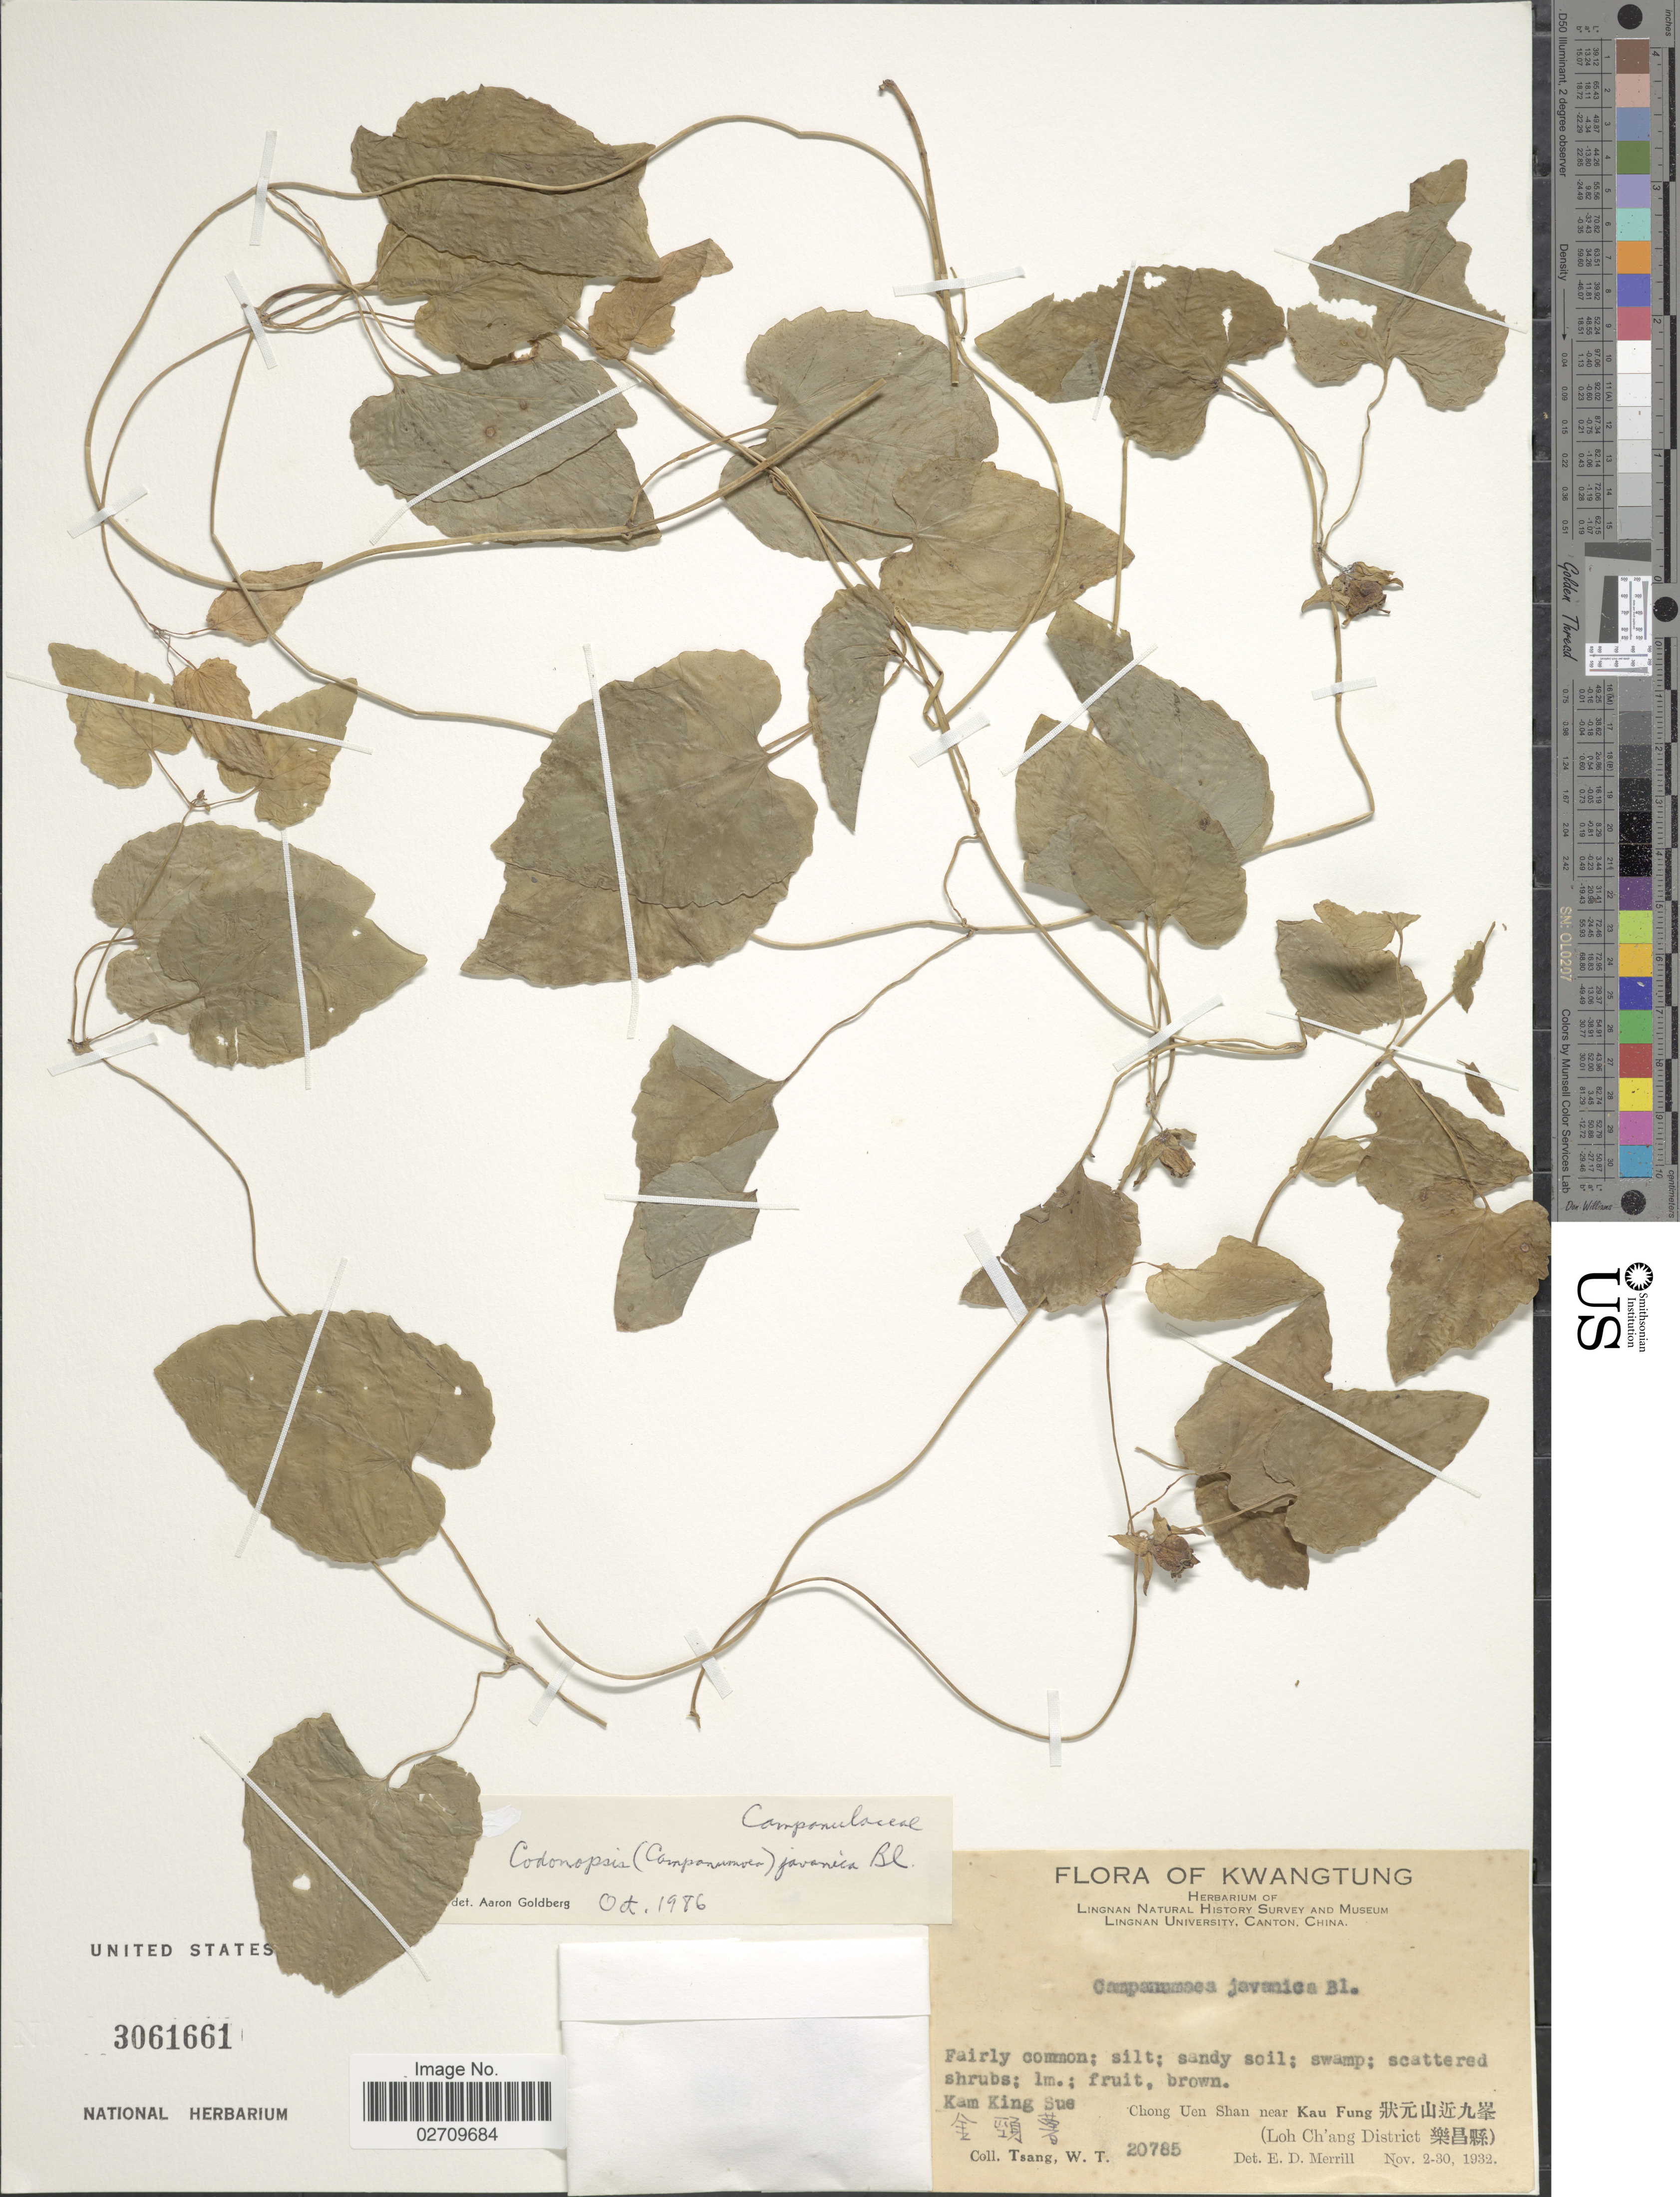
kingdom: Plantae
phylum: Tracheophyta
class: Magnoliopsida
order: Asterales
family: Campanulaceae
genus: Codonopsis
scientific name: Codonopsis javanica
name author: (Blume) Hook. f. & Thomson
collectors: W. T. Tsang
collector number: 20785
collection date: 1932-11-02/1932-11-30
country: China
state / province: Guangdong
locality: Kam King Sue, Chong Uen Shan near Kau Fung, (Loh Ch'ang District)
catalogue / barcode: US 3061661